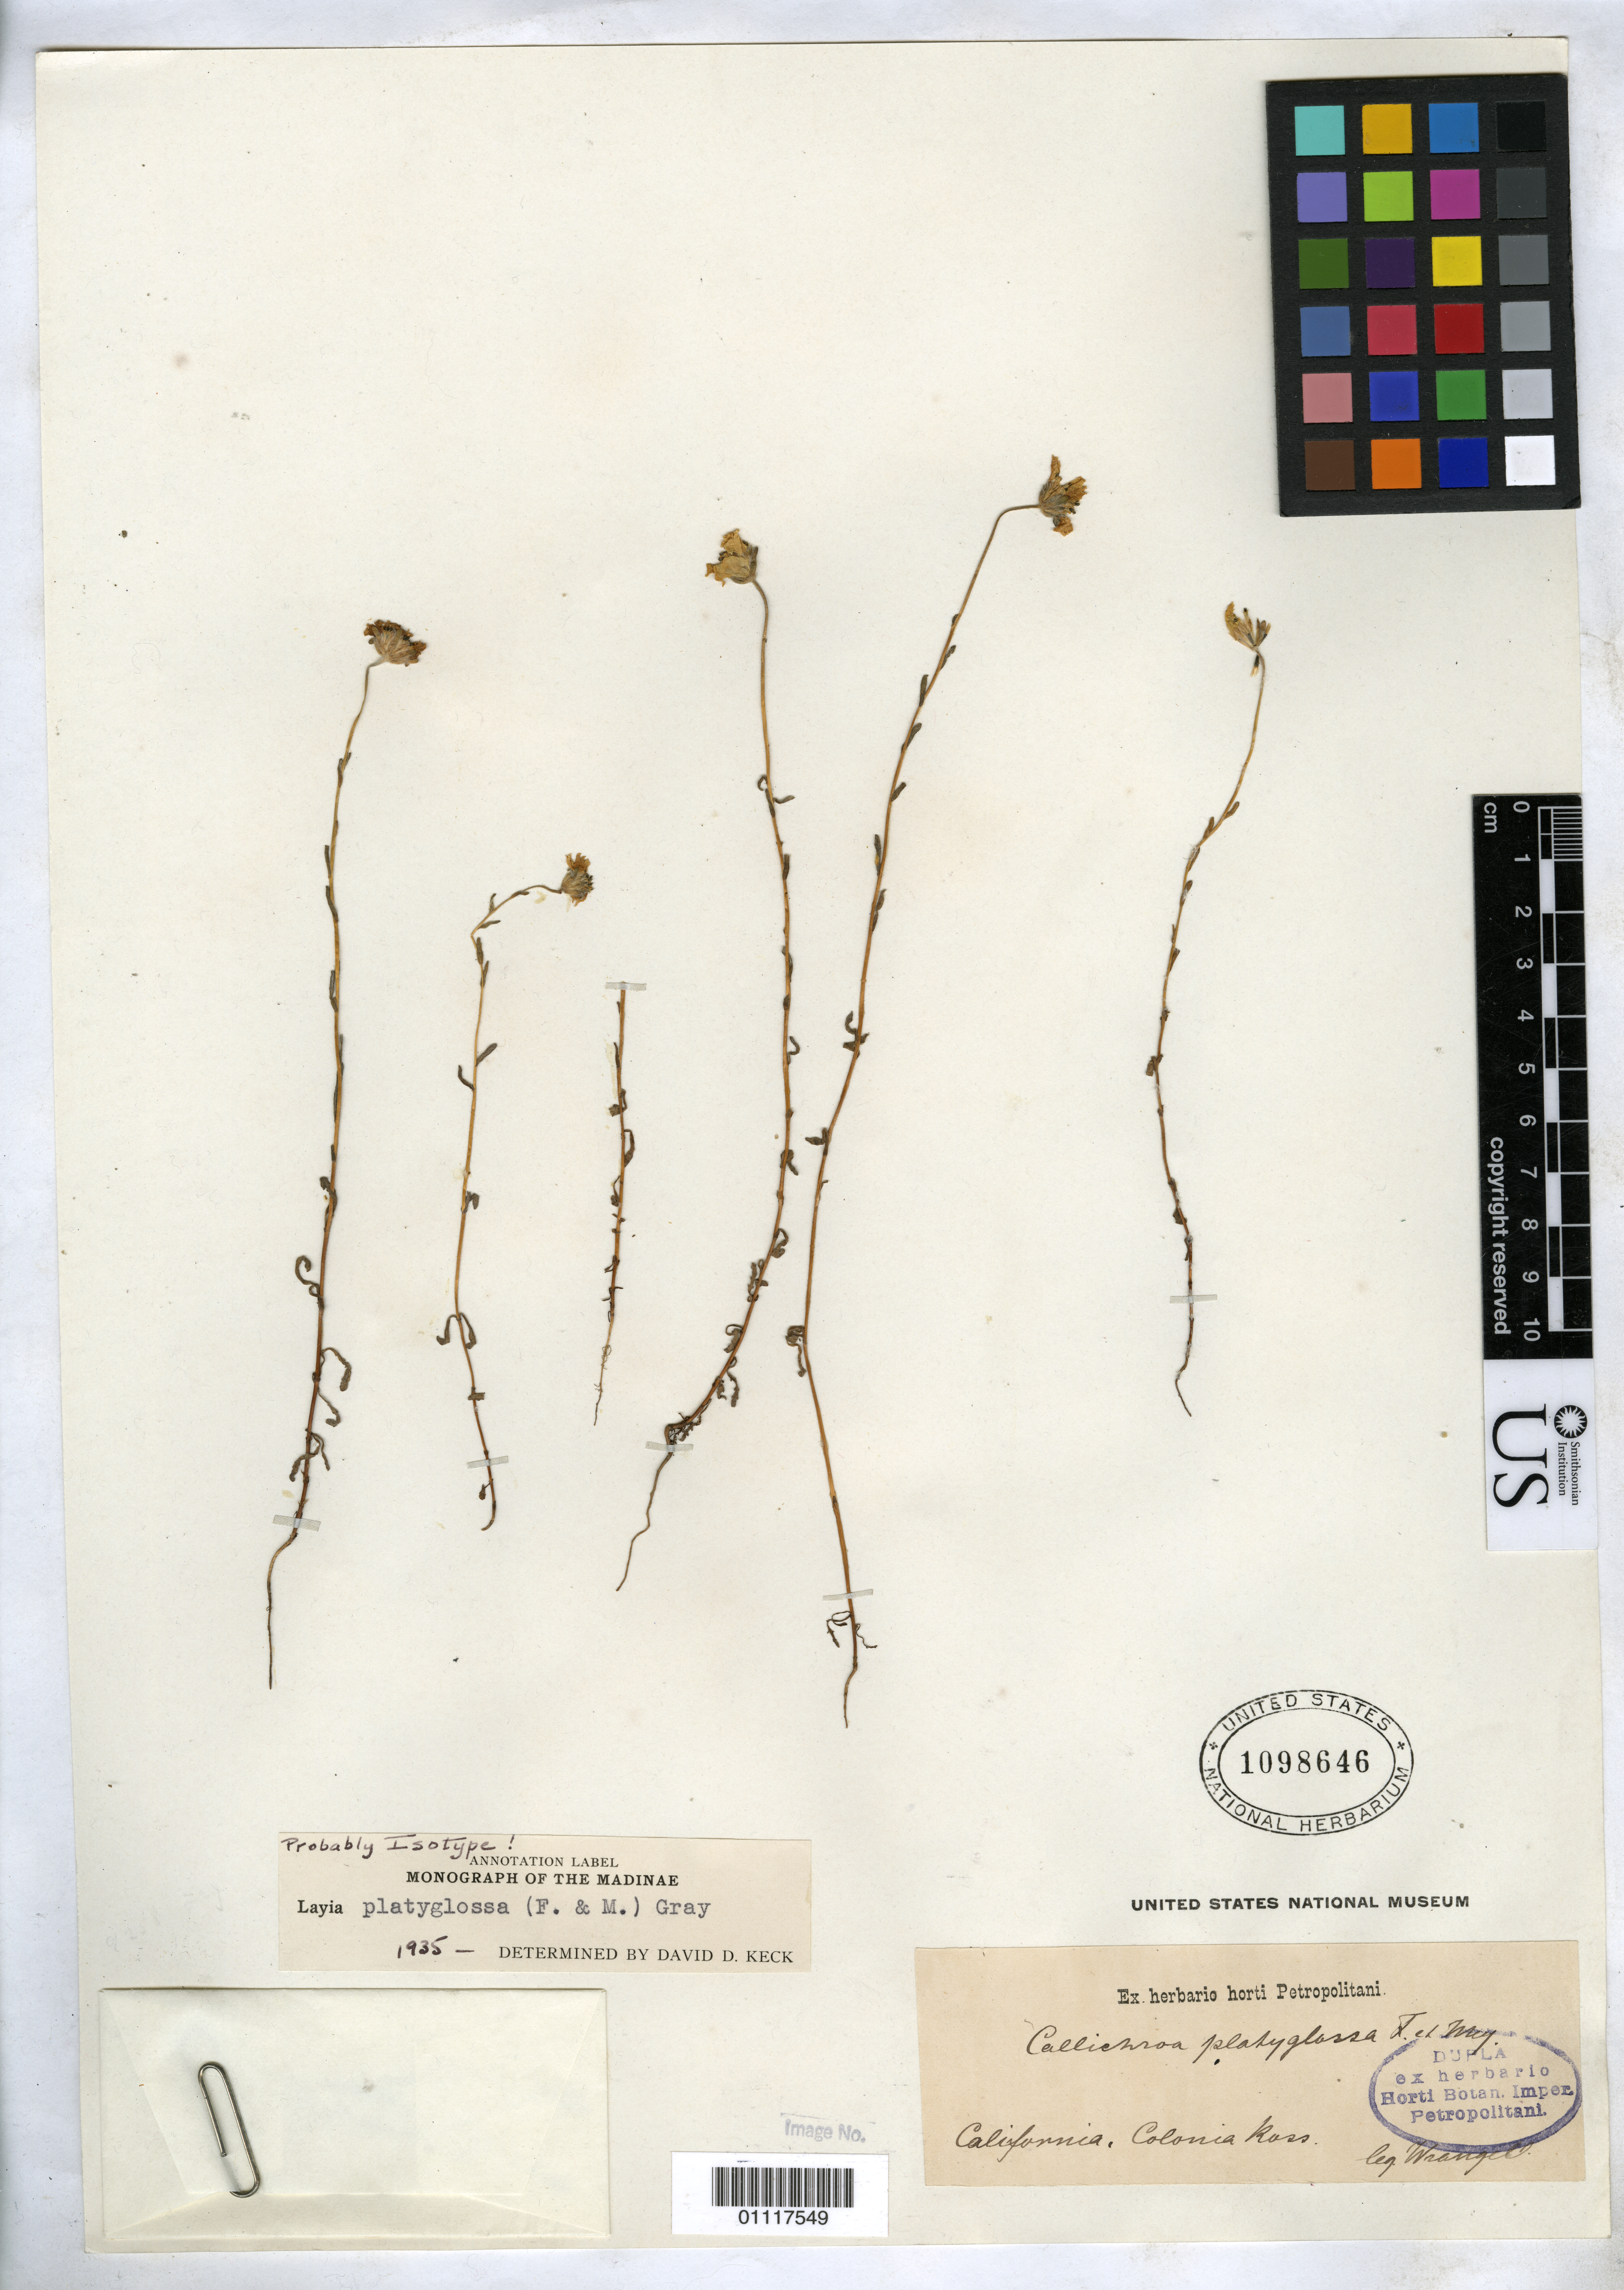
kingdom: Plantae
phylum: Tracheophyta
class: Magnoliopsida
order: Asterales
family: Asteraceae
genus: Callichroa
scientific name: Callichroa platyglossa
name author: Fisch. & C.A. Mey.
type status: Possible Type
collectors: F. P. Wrangell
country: United States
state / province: California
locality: Colonia Ross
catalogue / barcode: US 1098646